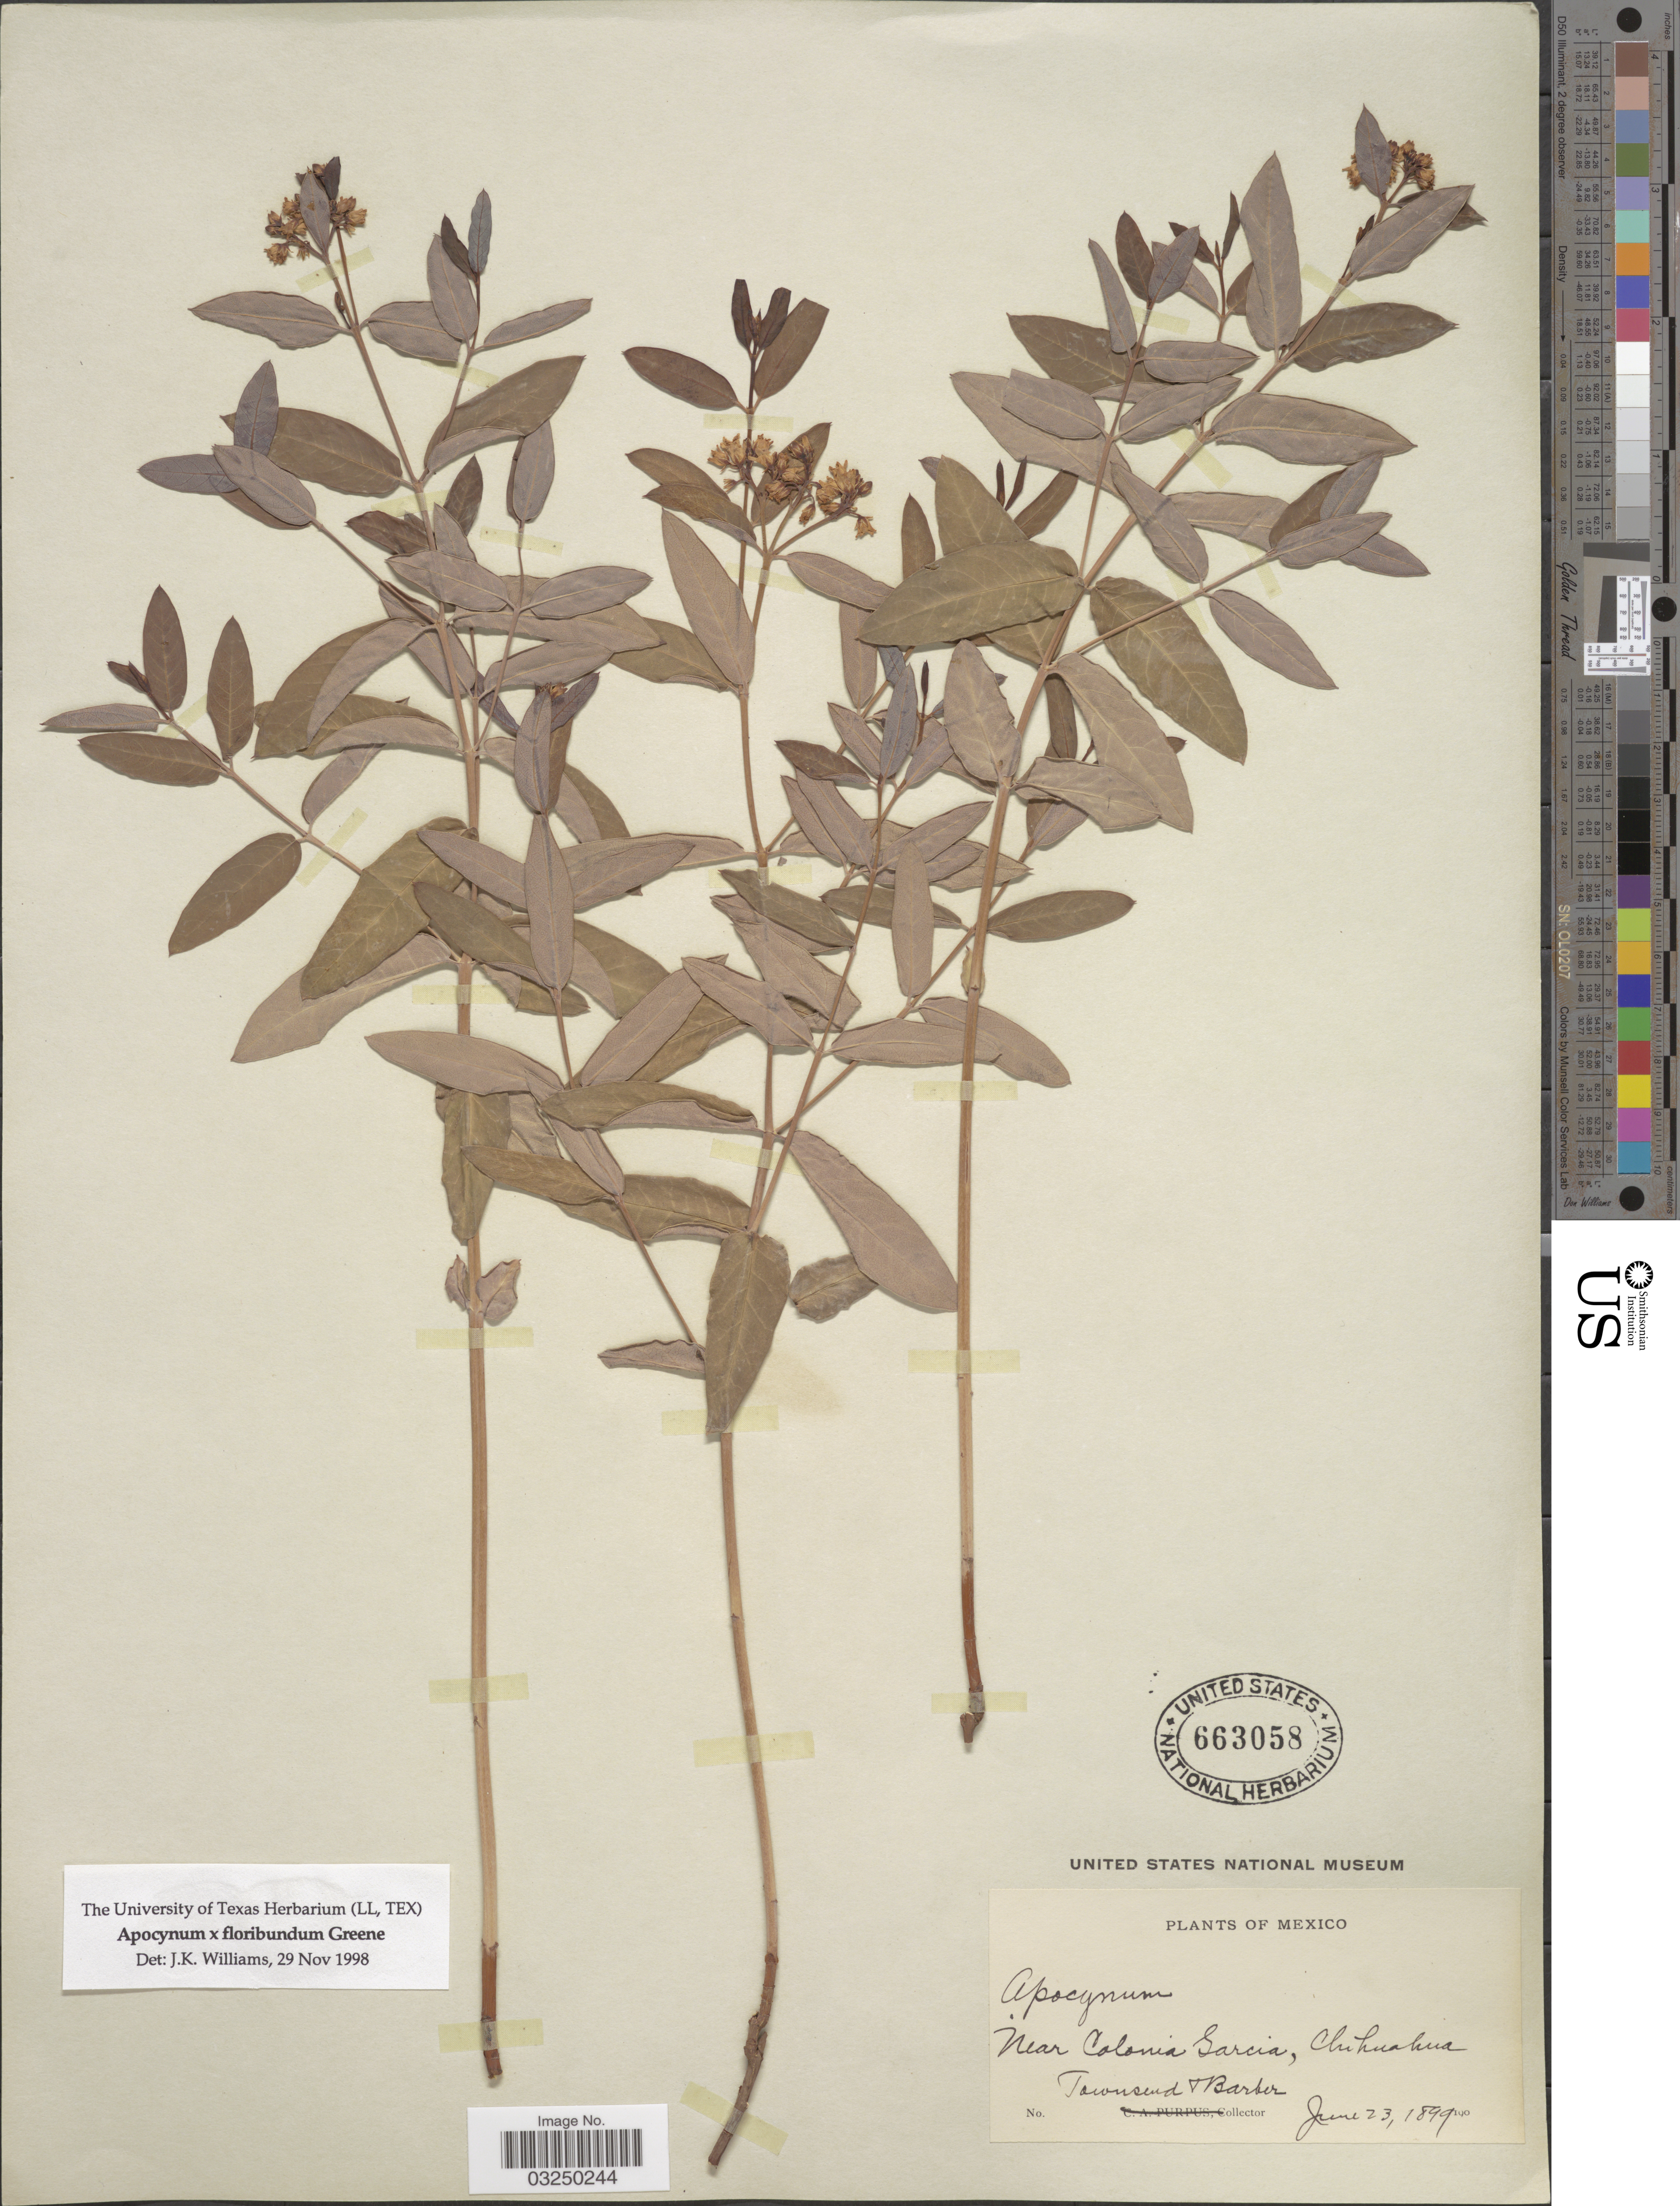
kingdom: Plantae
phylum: Tracheophyta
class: Magnoliopsida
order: Gentianales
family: Apocynaceae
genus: Apocynum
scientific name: Apocynum x floribundum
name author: Greene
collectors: Townsend & -. Barber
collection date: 1899-06-23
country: Mexico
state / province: Chihuahua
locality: Near Colonia Garcia.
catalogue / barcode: US 663058